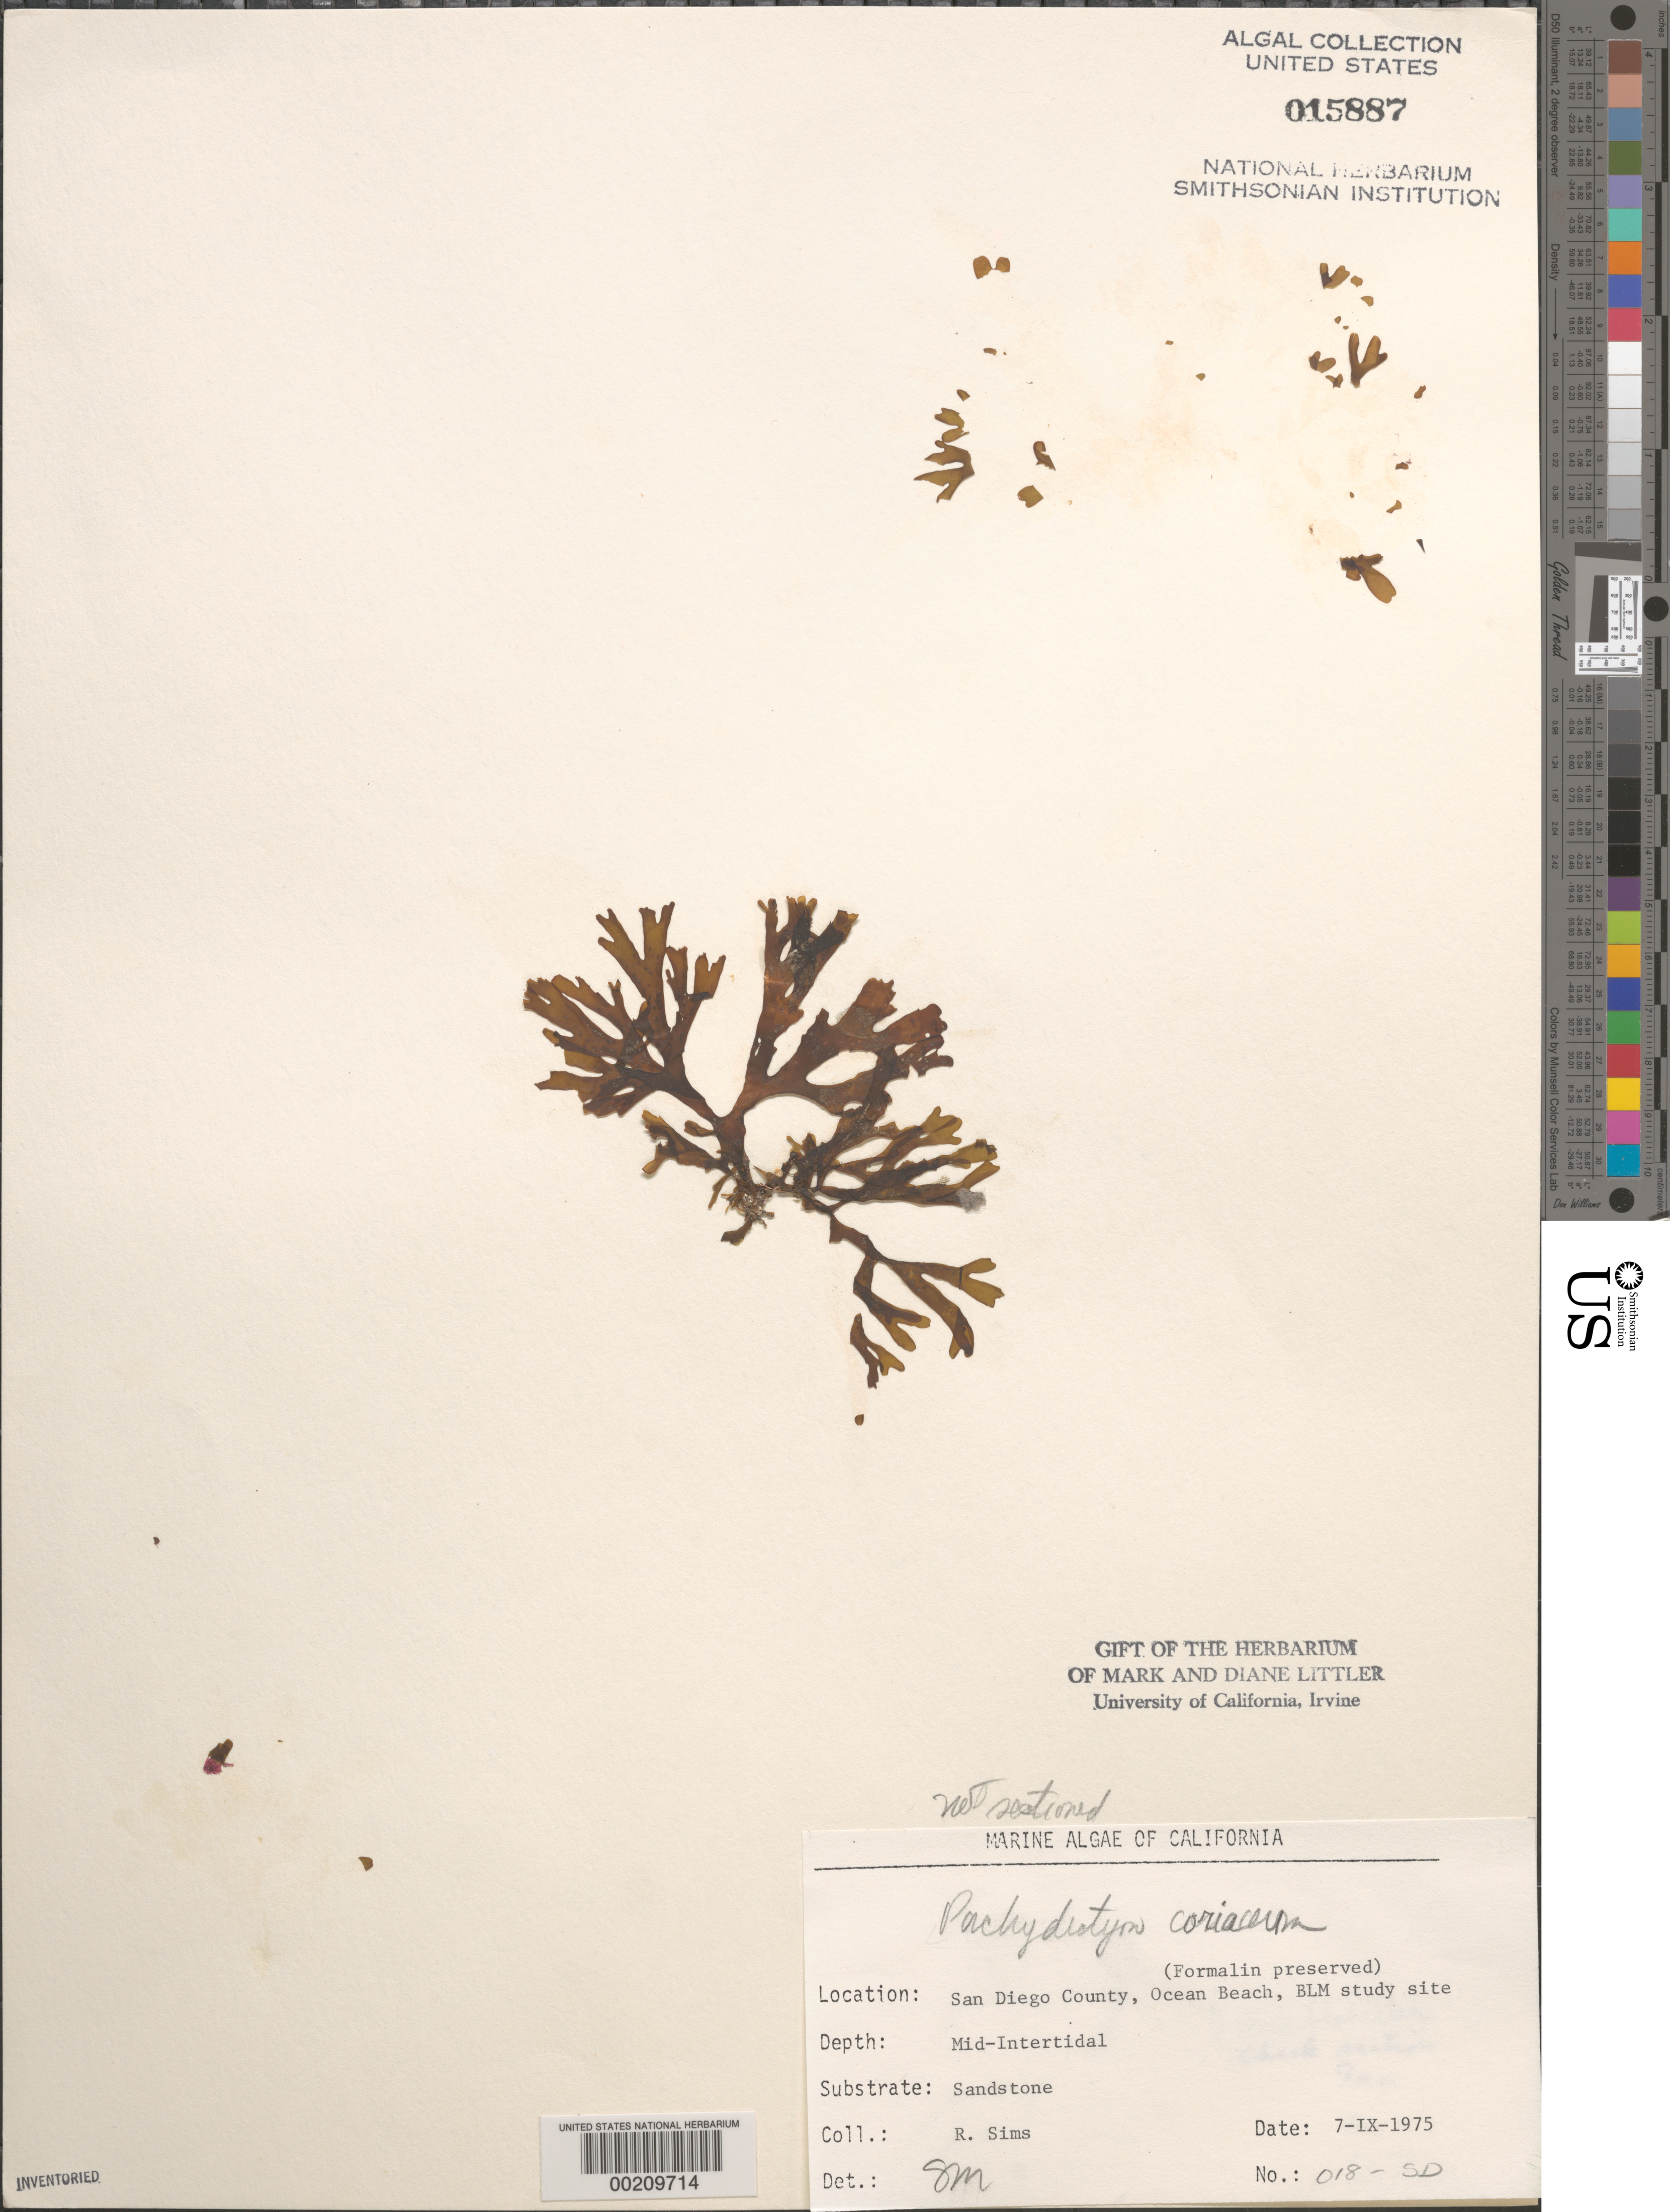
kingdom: Chromista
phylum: Ochrophyta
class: Phaeophyceae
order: Dictyotales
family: Dictyotaceae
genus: Pachydictyon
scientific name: Pachydictyon coriaceum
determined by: Murray, S. N.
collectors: R. H. Sims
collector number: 018-SD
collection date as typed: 07 Sep 1975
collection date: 1975-09-07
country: United States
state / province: California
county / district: San Diego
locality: Ocean Beach, end of Del Monte Street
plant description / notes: BLM-SOCALBIGHT Rocky Intertidal Survey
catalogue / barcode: US 15887